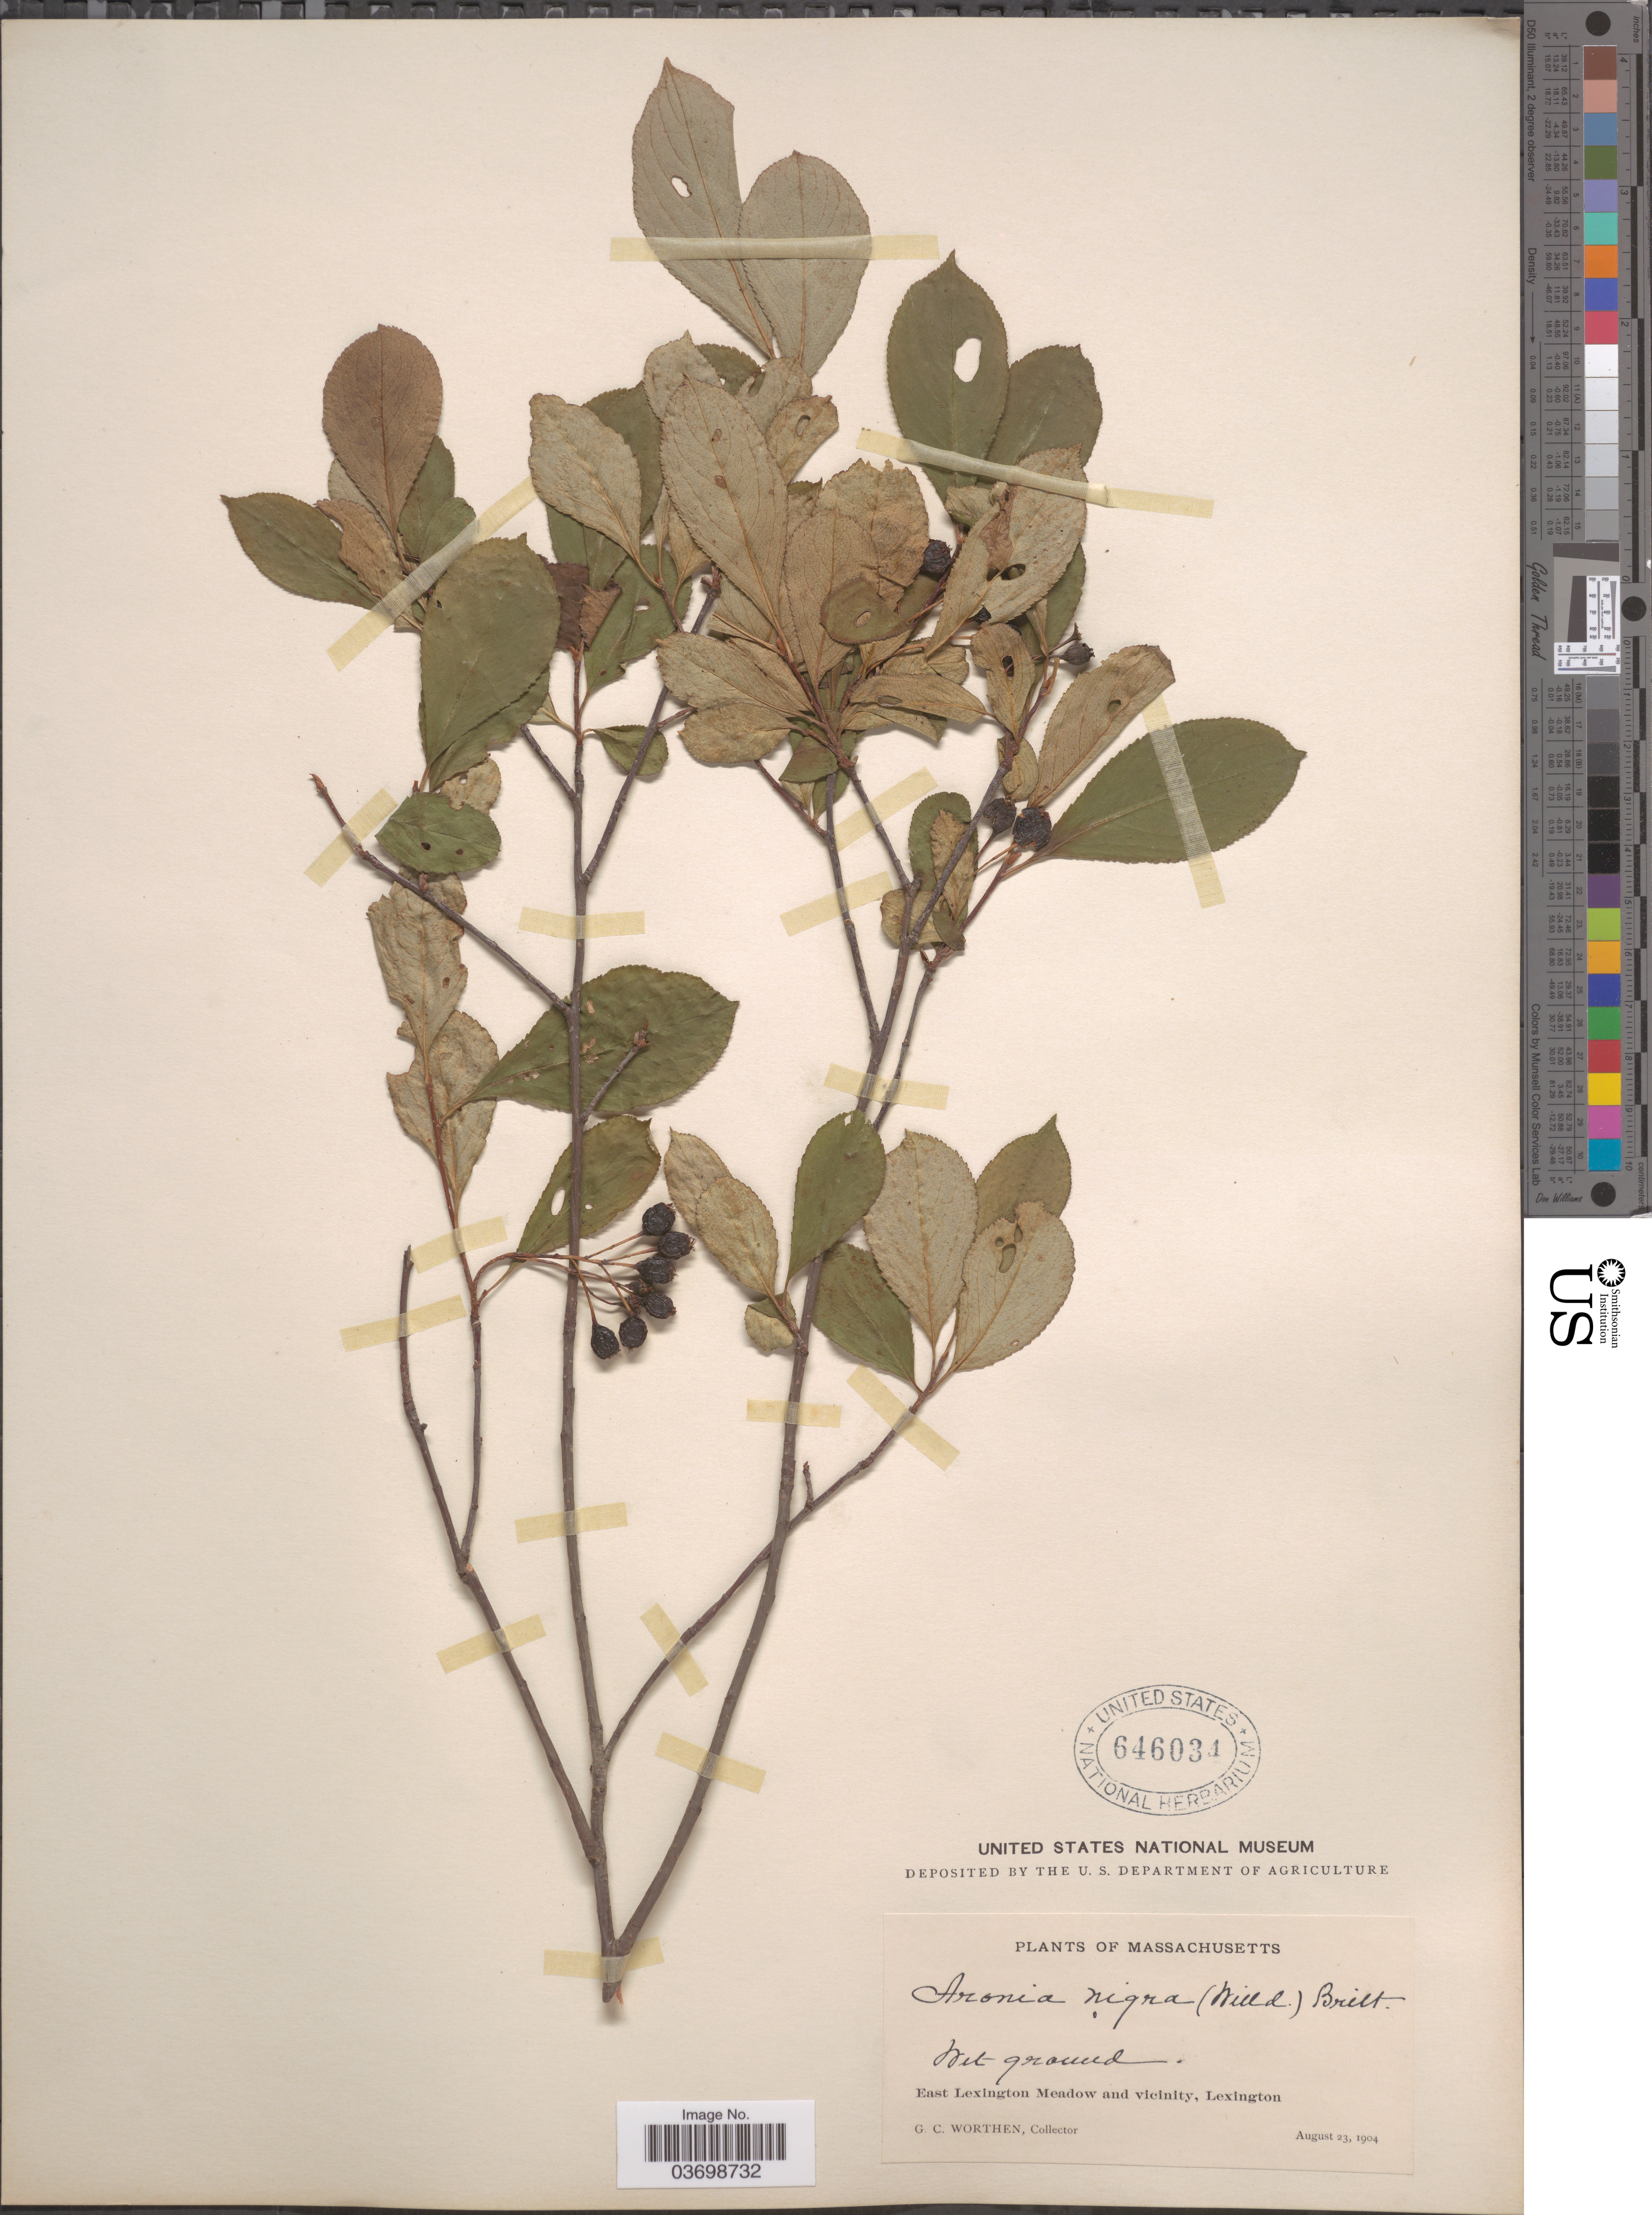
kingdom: Plantae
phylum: Tracheophyta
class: Magnoliopsida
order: Rosales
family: Rosaceae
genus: Aronia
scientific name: Aronia melanocarpa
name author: (Michx.) Elliott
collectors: G. Worthen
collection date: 1904-08-23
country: United States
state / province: Massachusetts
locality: East Lexington Meadow and vicinity, Lexington.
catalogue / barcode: US 646034